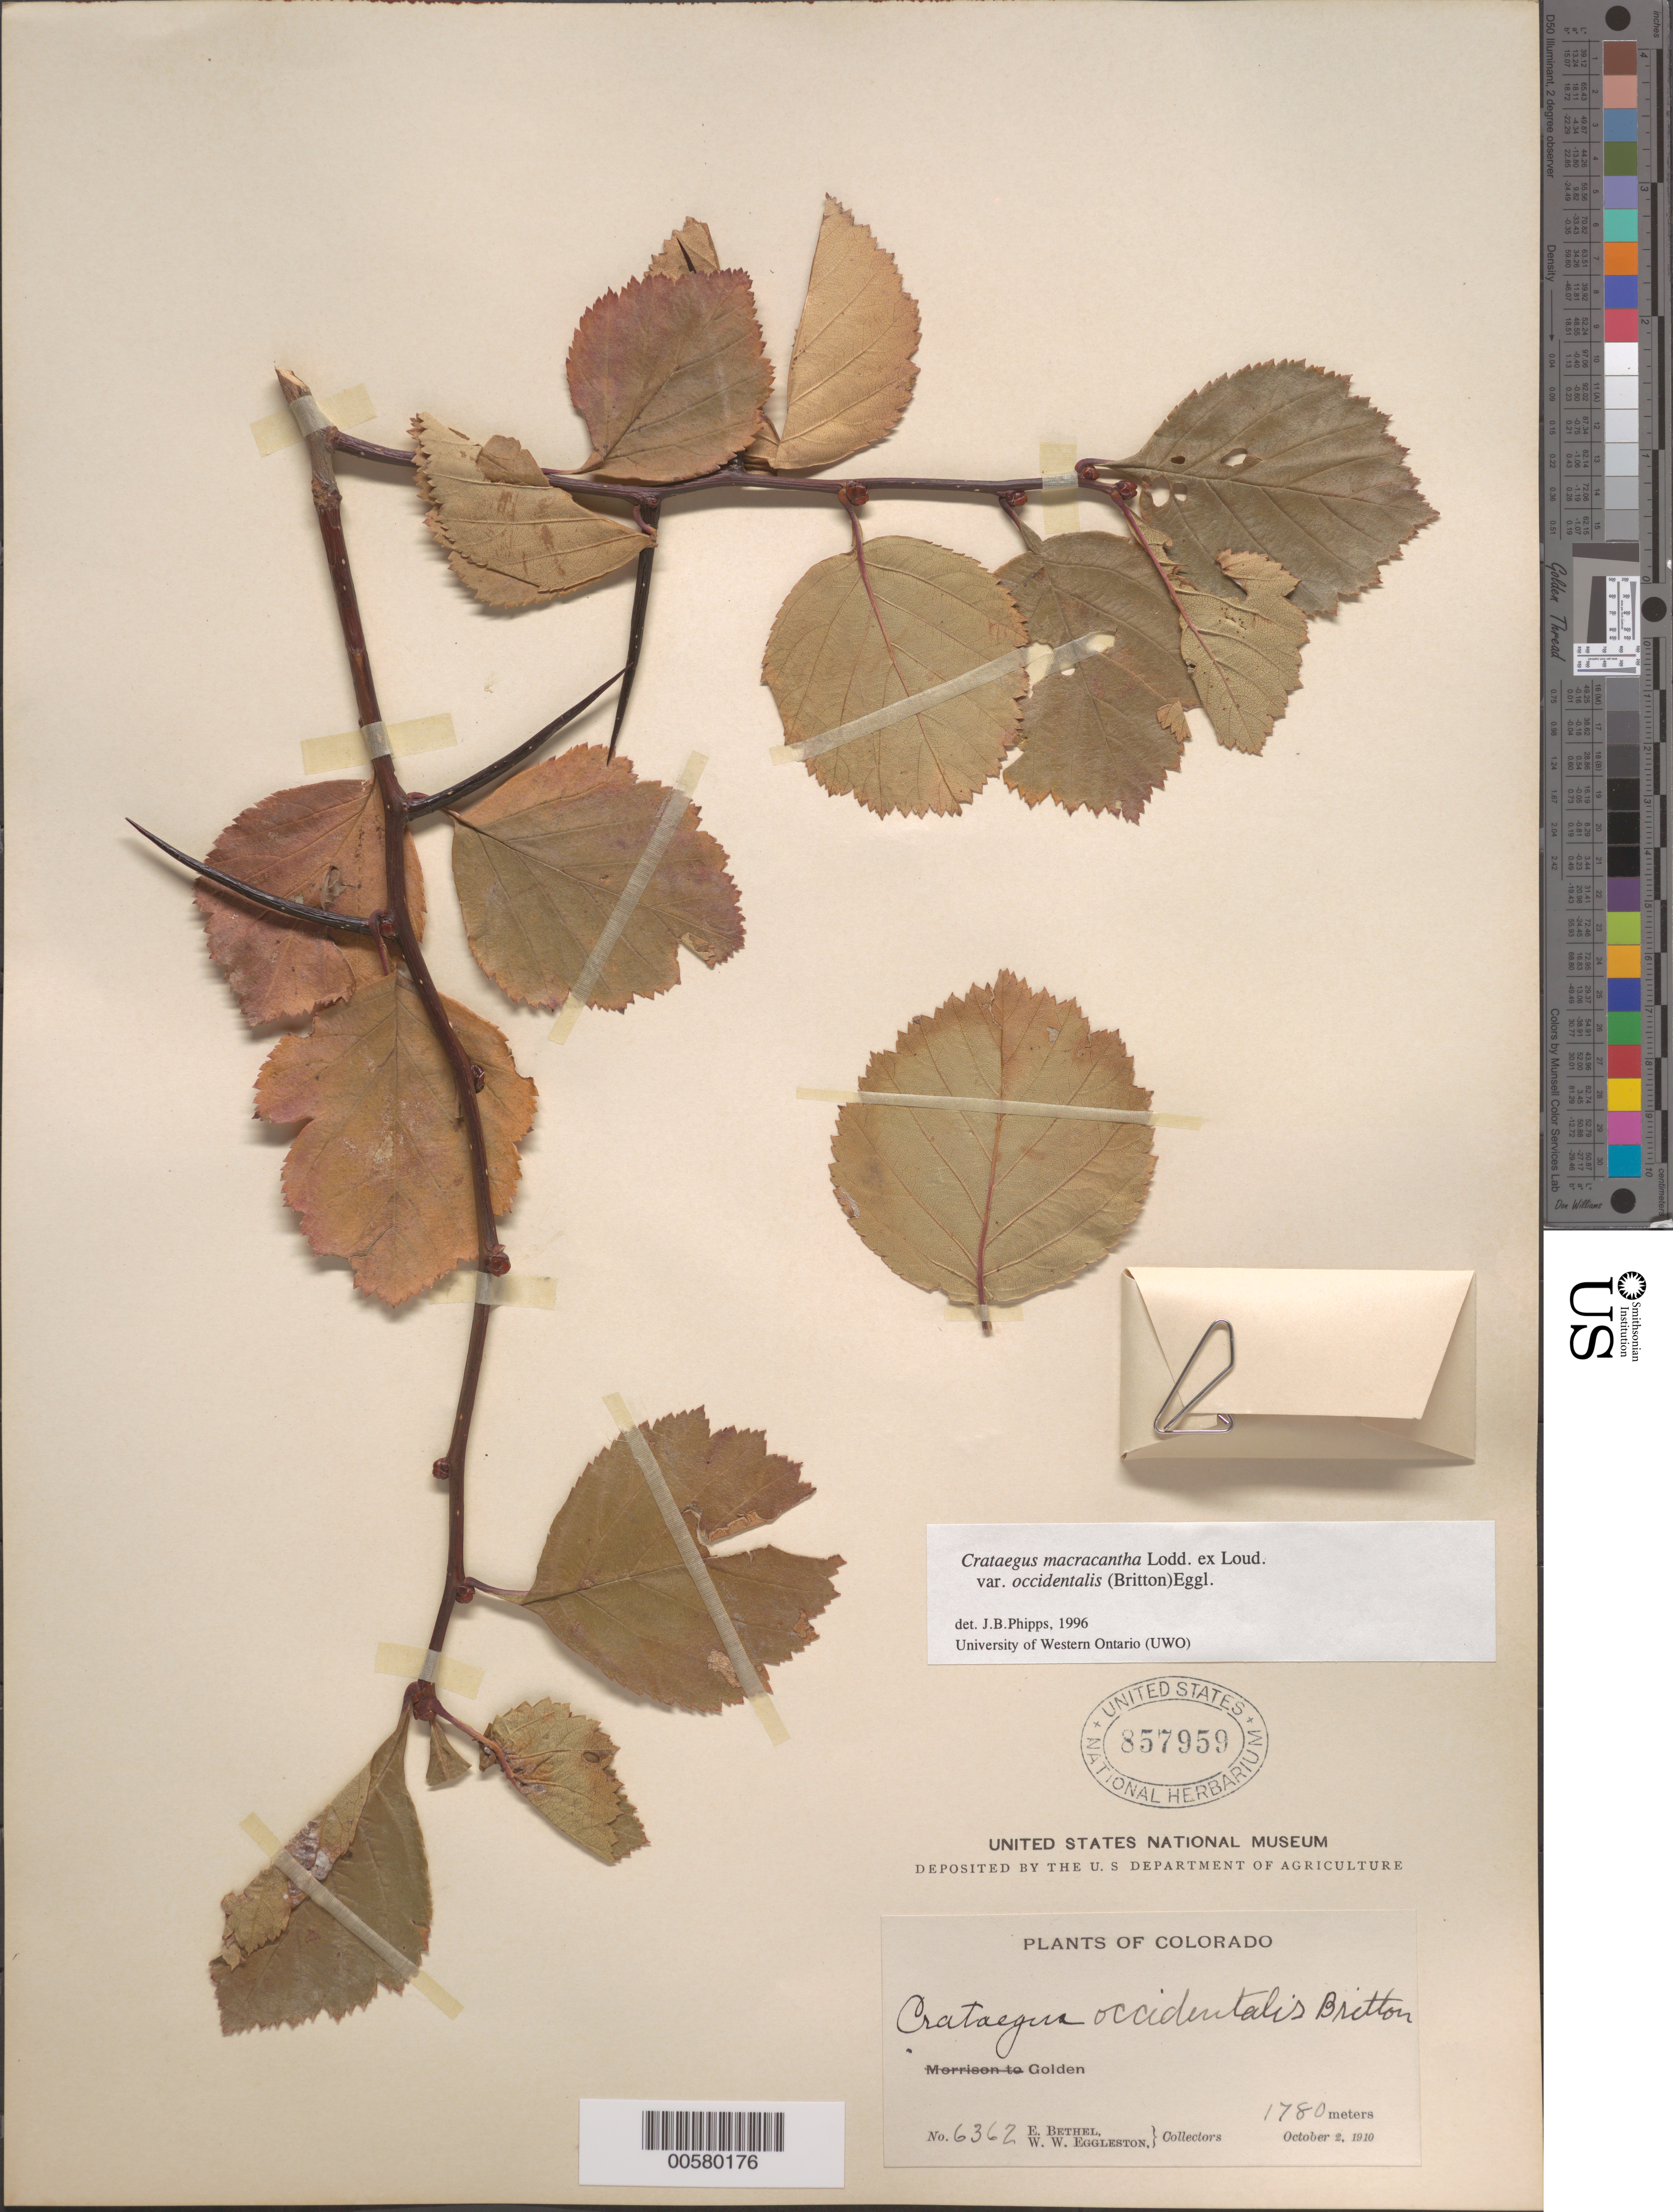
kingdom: Plantae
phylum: Tracheophyta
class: Magnoliopsida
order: Rosales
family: Rosaceae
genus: Crataegus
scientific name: Crataegus macracantha var. occidentalis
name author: (Britton) Eggl.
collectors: E. Bethel & W. W. Eggleston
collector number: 6362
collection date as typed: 02 Oct 1910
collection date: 1910-10-02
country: United States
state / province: Colorado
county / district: Jefferson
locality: Golden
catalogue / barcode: US 857959